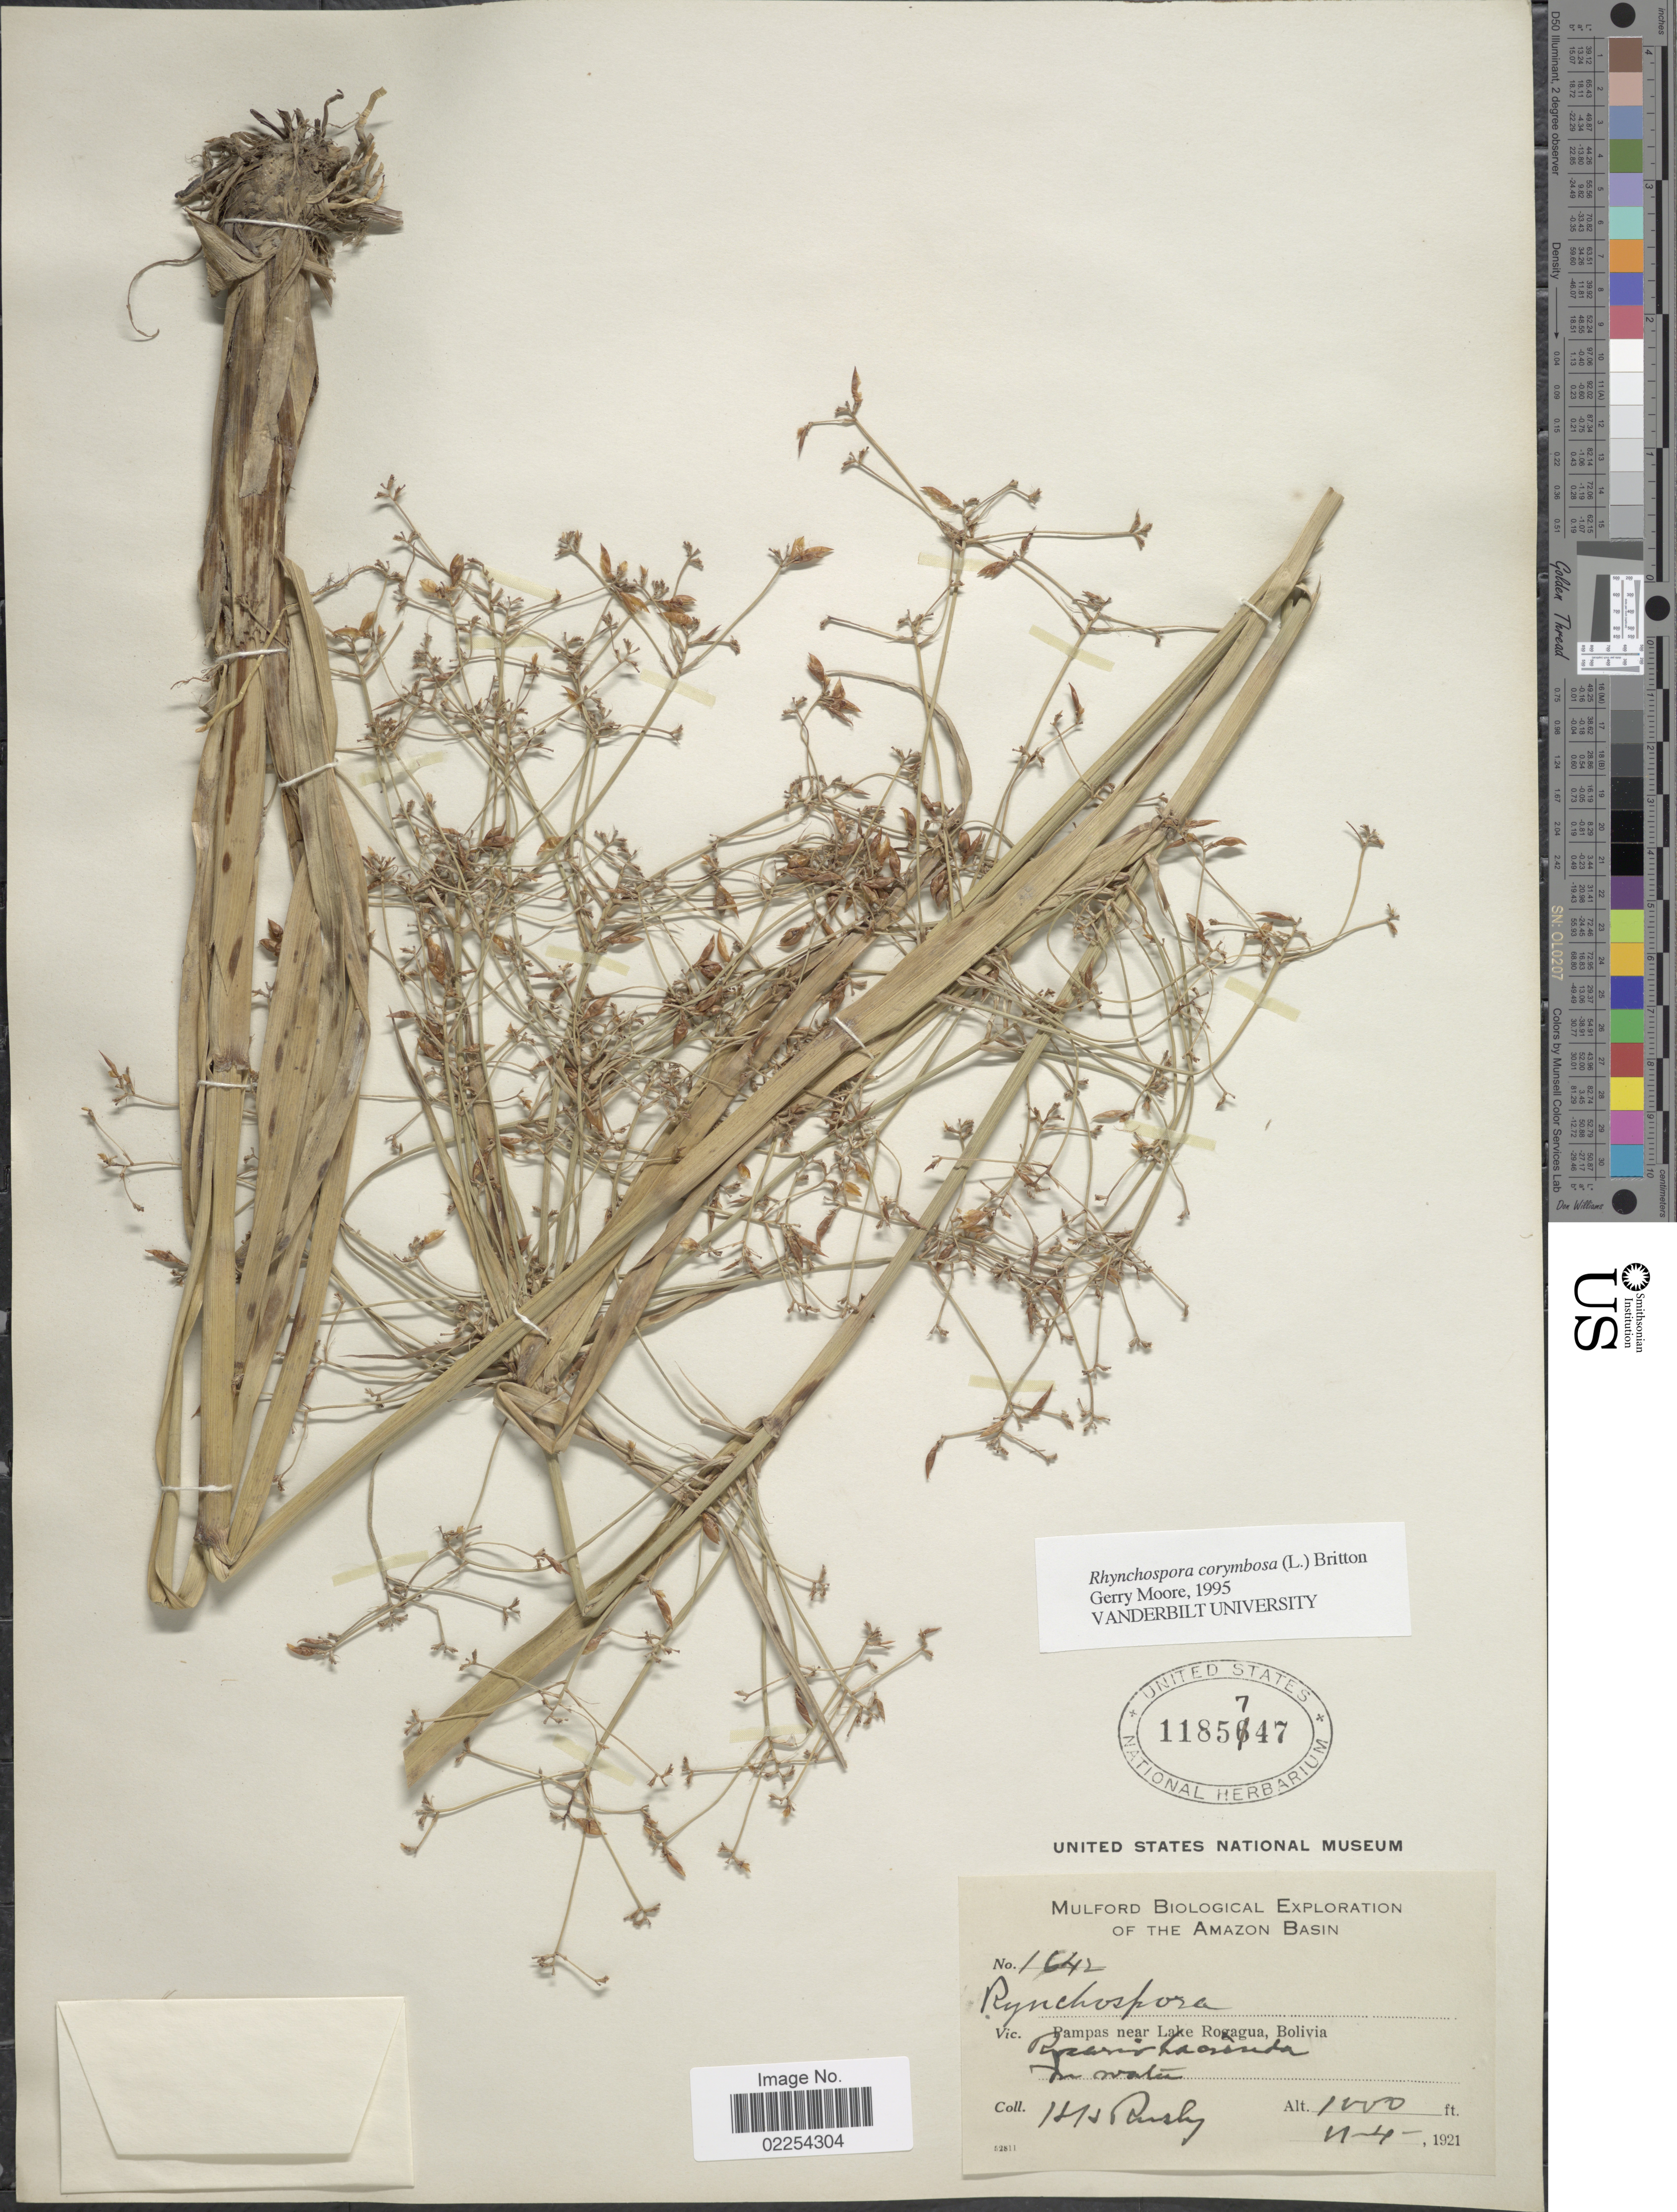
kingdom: Plantae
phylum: Tracheophyta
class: Liliopsida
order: Poales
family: Cyperaceae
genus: Rhynchospora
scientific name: Rhynchospora corymbosa var. chacoensis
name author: (Barros) Svenson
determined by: Weber, P., (ICN), Universidade Federal do Rio Grande do Sul (BRAZIL)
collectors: H. H. Rusby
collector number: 1642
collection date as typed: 11-4-1921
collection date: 1921-11-04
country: Bolivia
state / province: Beni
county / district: José Ballivián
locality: Pampas near Lake Rogagua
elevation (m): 305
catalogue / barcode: US 1185747